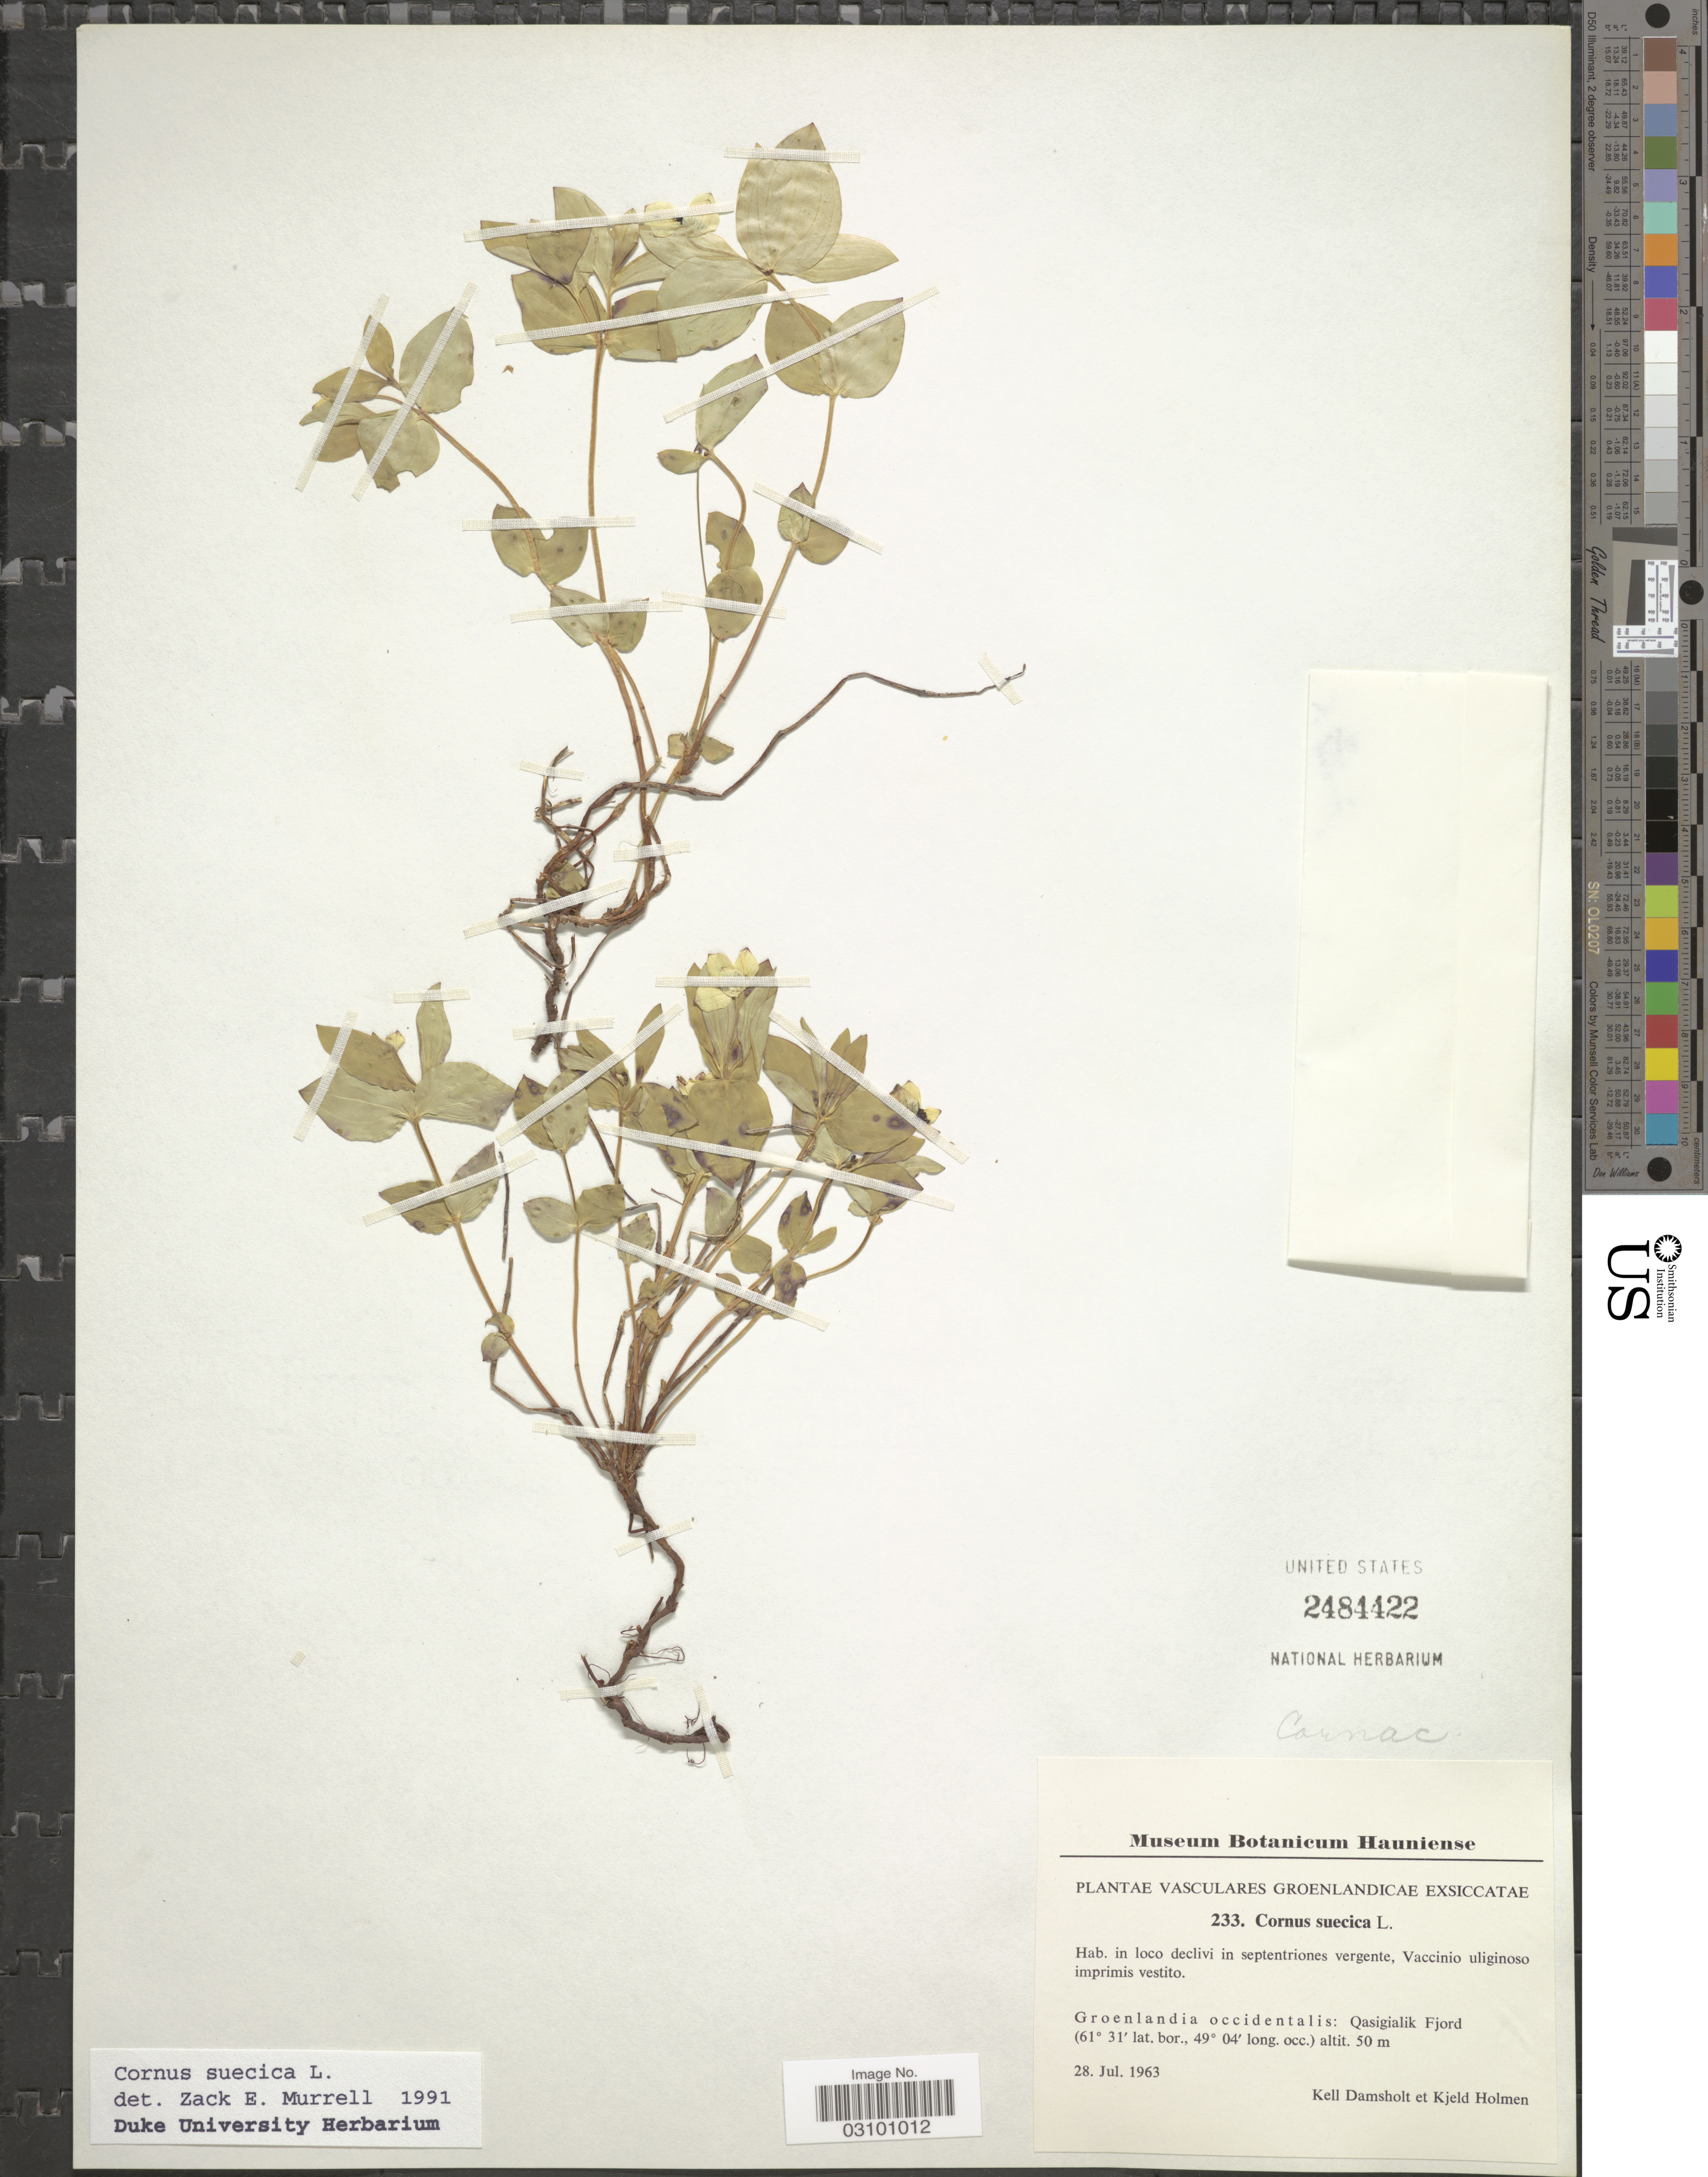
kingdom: Plantae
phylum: Tracheophyta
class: Magnoliopsida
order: Cornales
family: Cornaceae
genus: Cornus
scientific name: Cornus suecica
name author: L.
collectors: K. Damsholt & K. A. Holmen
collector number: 233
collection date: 1963-07-28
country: Greenland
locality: Vasculares Groenlandicae. Groenlandia occidentalis: Qasigialik Fjord.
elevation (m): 50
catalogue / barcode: US 2484422